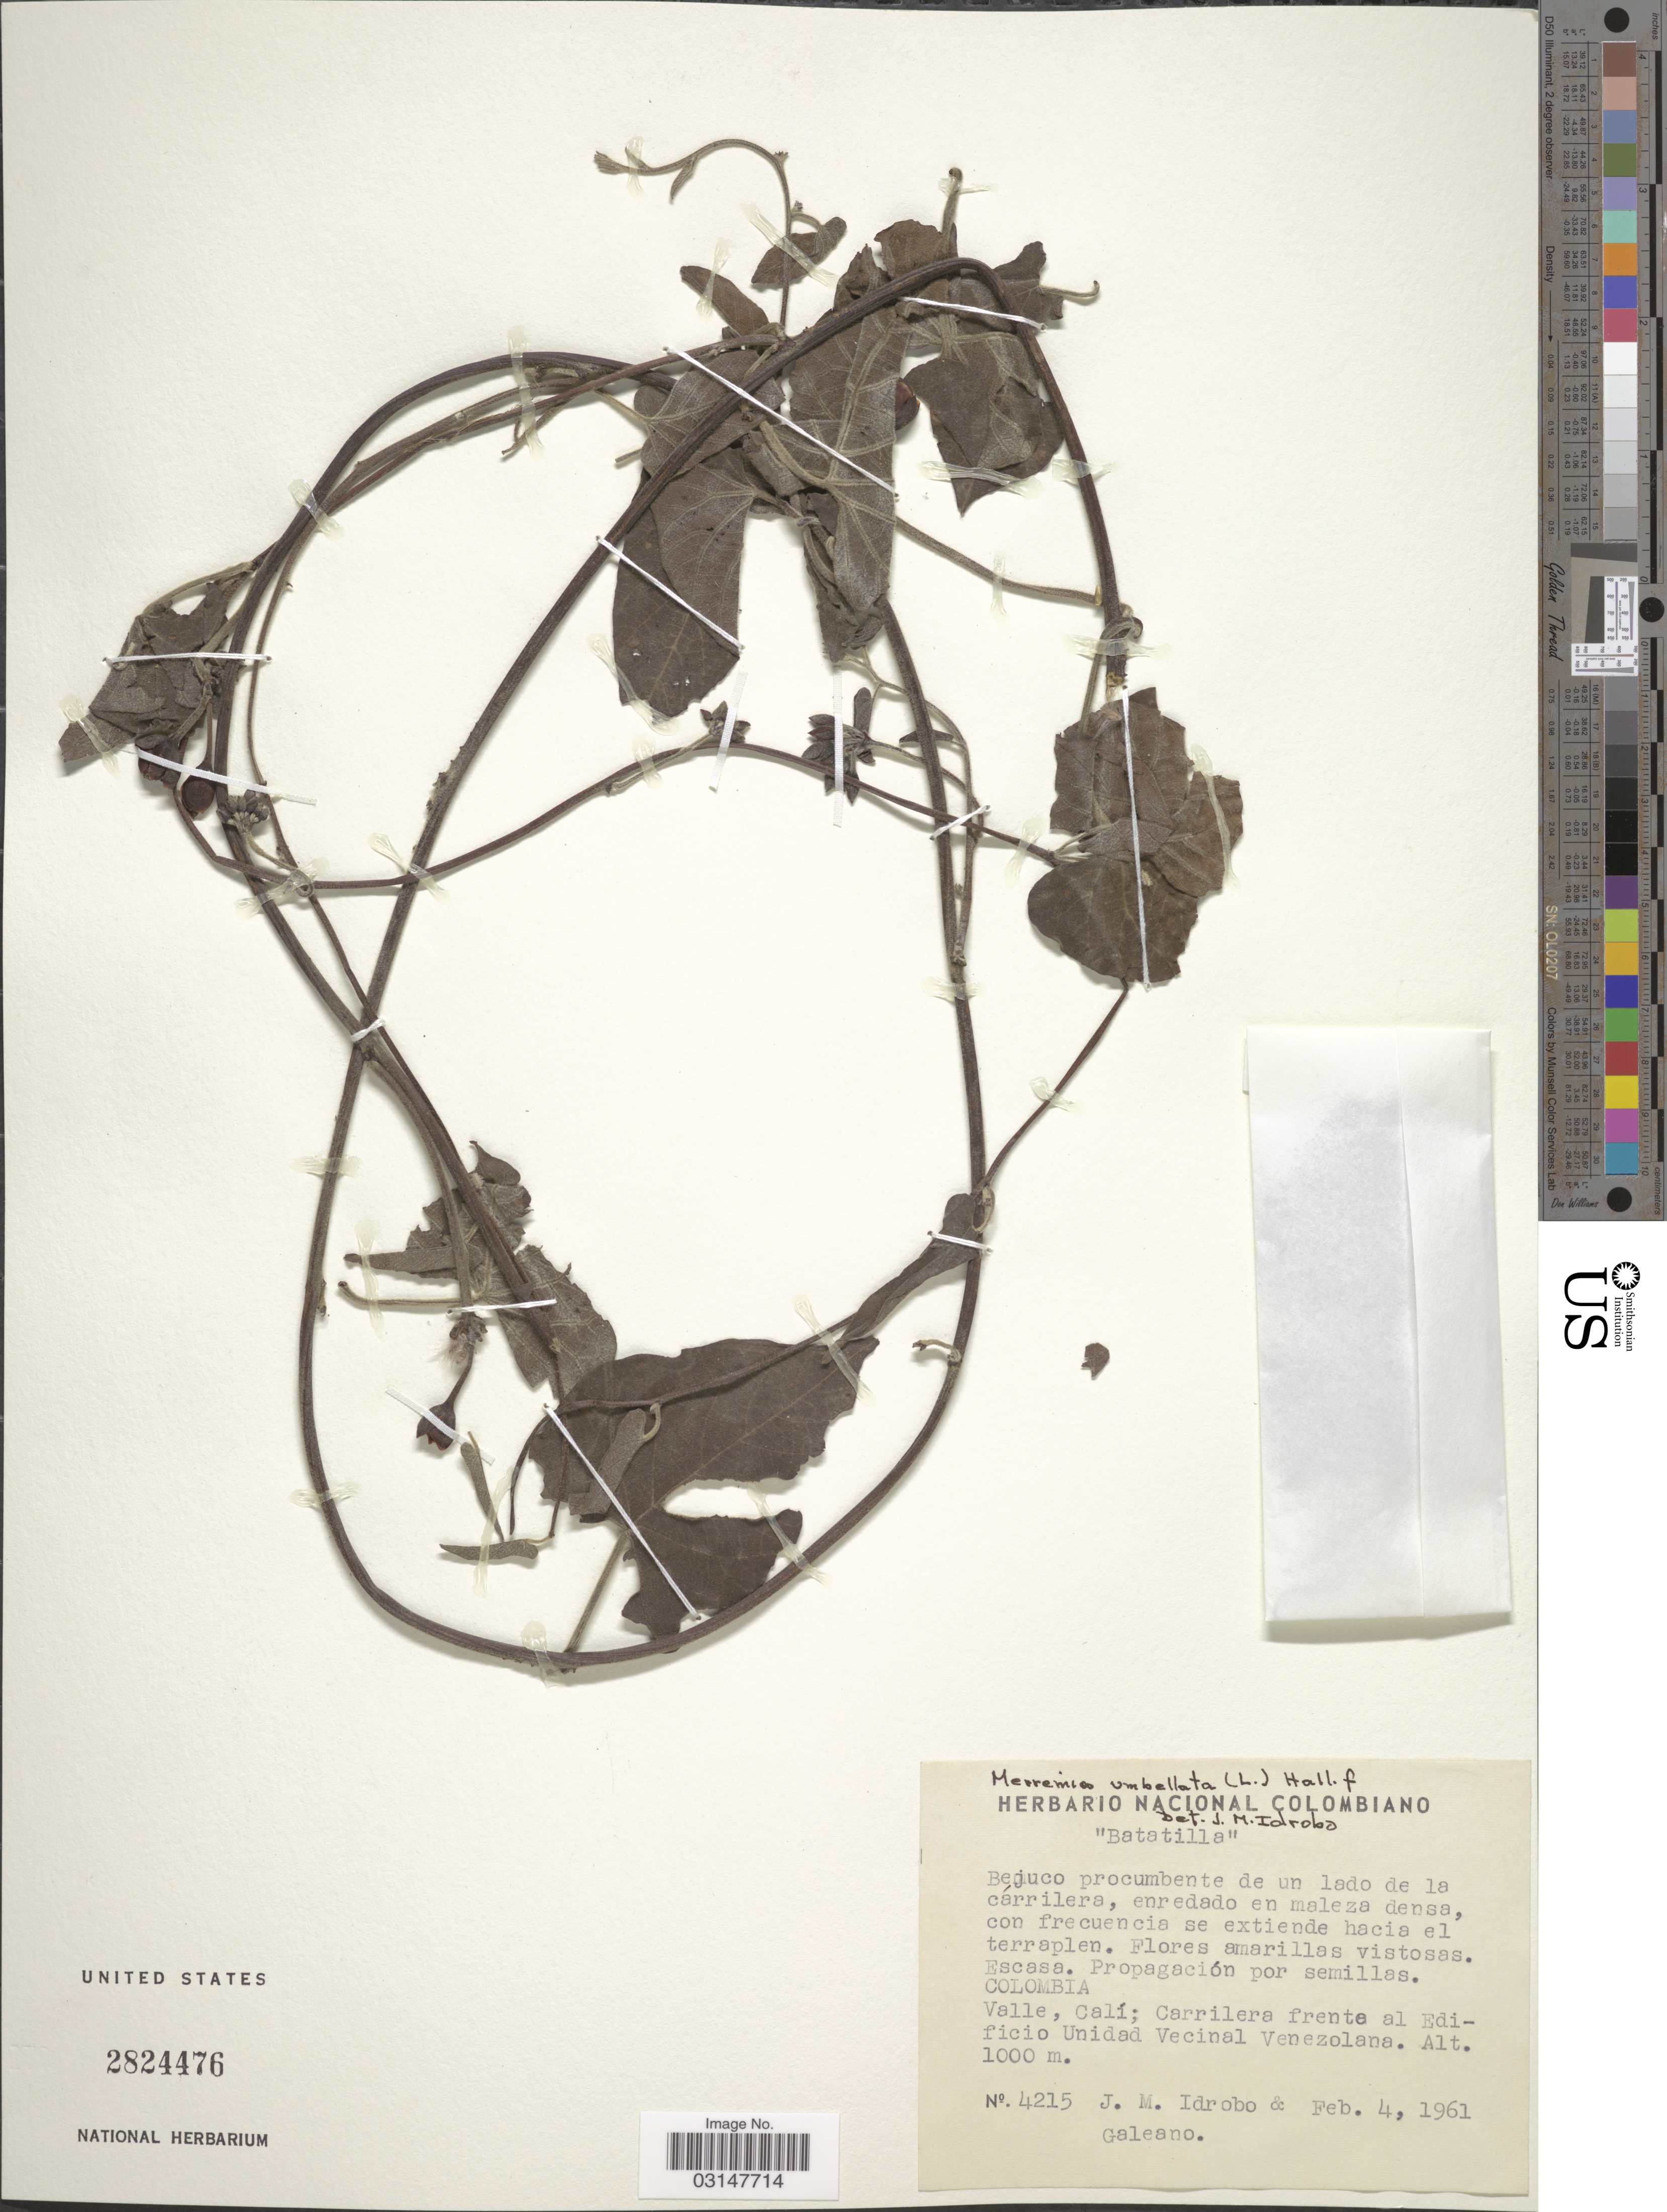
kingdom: Plantae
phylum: Tracheophyta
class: Magnoliopsida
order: Solanales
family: Convolvulaceae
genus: Camonea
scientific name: Camonea umbellata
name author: (L.) A. R. Simões & Staples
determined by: Strong, Mark T., (BOT), Smithsonian Institution - National Museum of Natural History (UNITED STATES)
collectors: J. M. Idrobo & -. Galeano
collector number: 4215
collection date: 1961-02-04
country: Colombia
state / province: Valle del Cauca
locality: Valle, Calí; Carrilera frente al Edificio Unidad Vecinal Venezolana.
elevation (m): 1000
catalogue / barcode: US 2824476